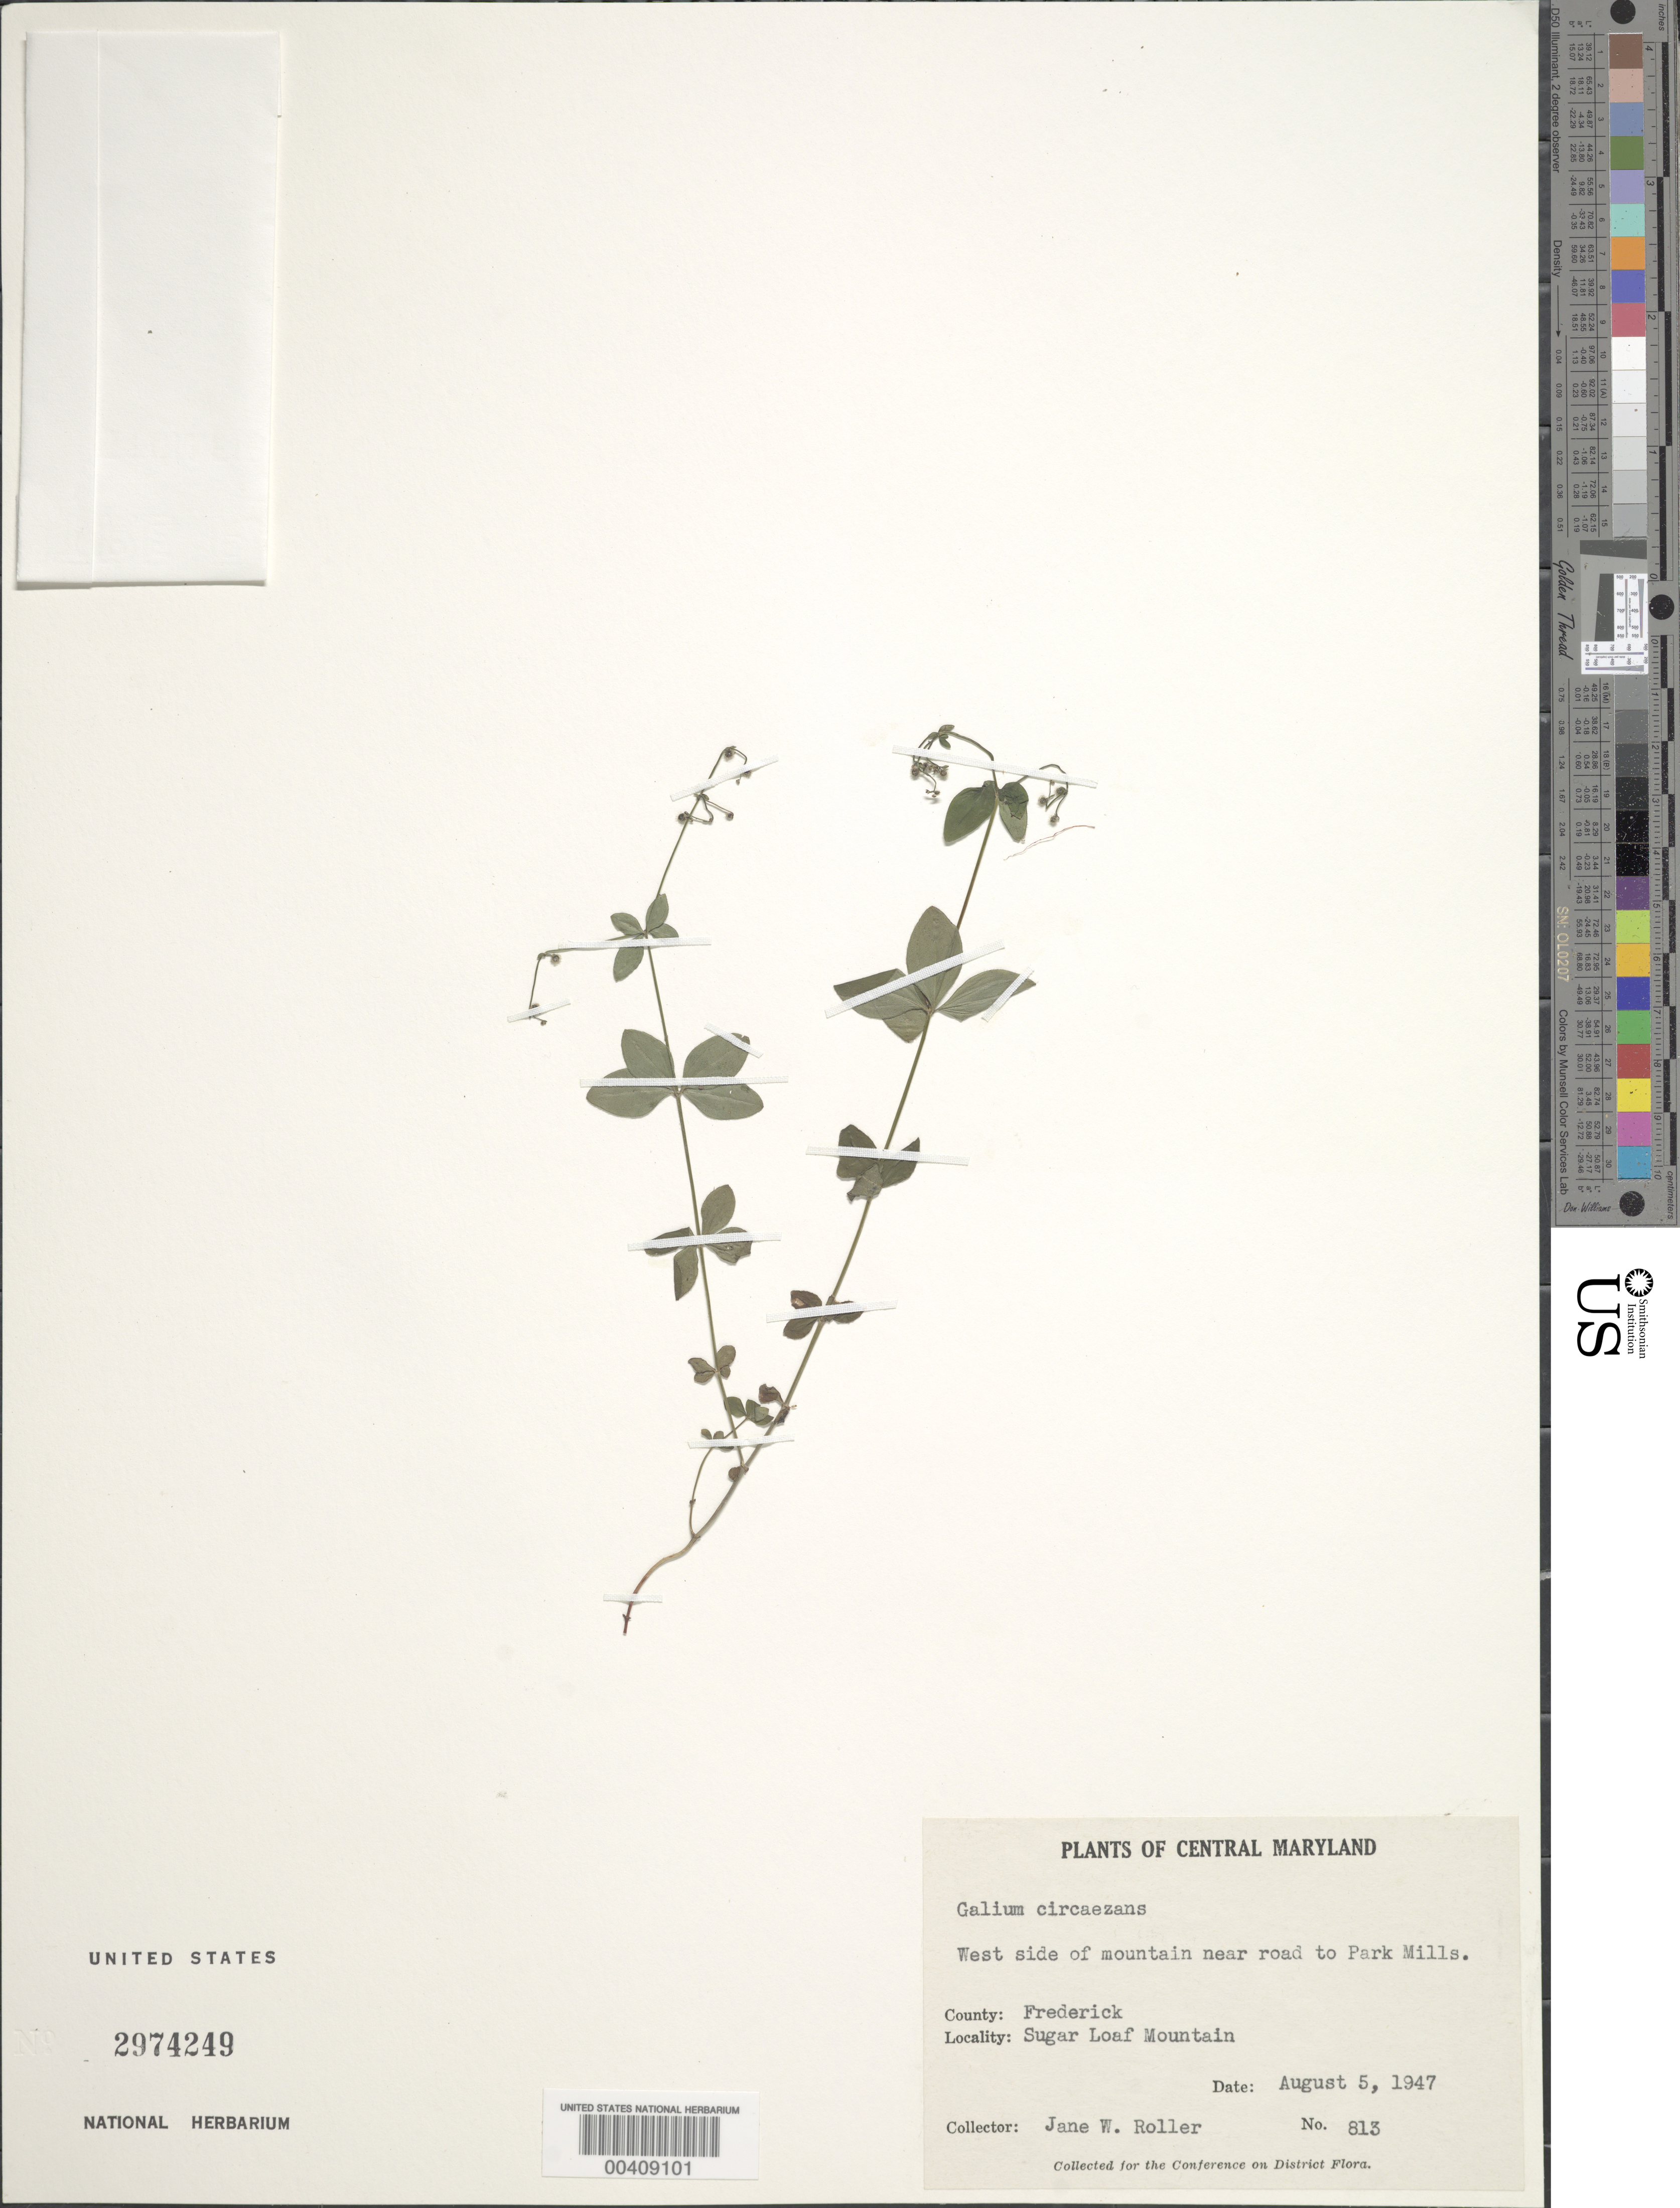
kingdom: Plantae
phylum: Tracheophyta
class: Magnoliopsida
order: Gentianales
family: Rubiaceae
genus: Galium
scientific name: Galium circaezans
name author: Michx.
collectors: J. W. Roller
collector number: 813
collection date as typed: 05 Aug 1947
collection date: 1947-08-05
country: United States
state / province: Maryland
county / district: Frederick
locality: Sugar Loaf Mt.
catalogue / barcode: US 2974249